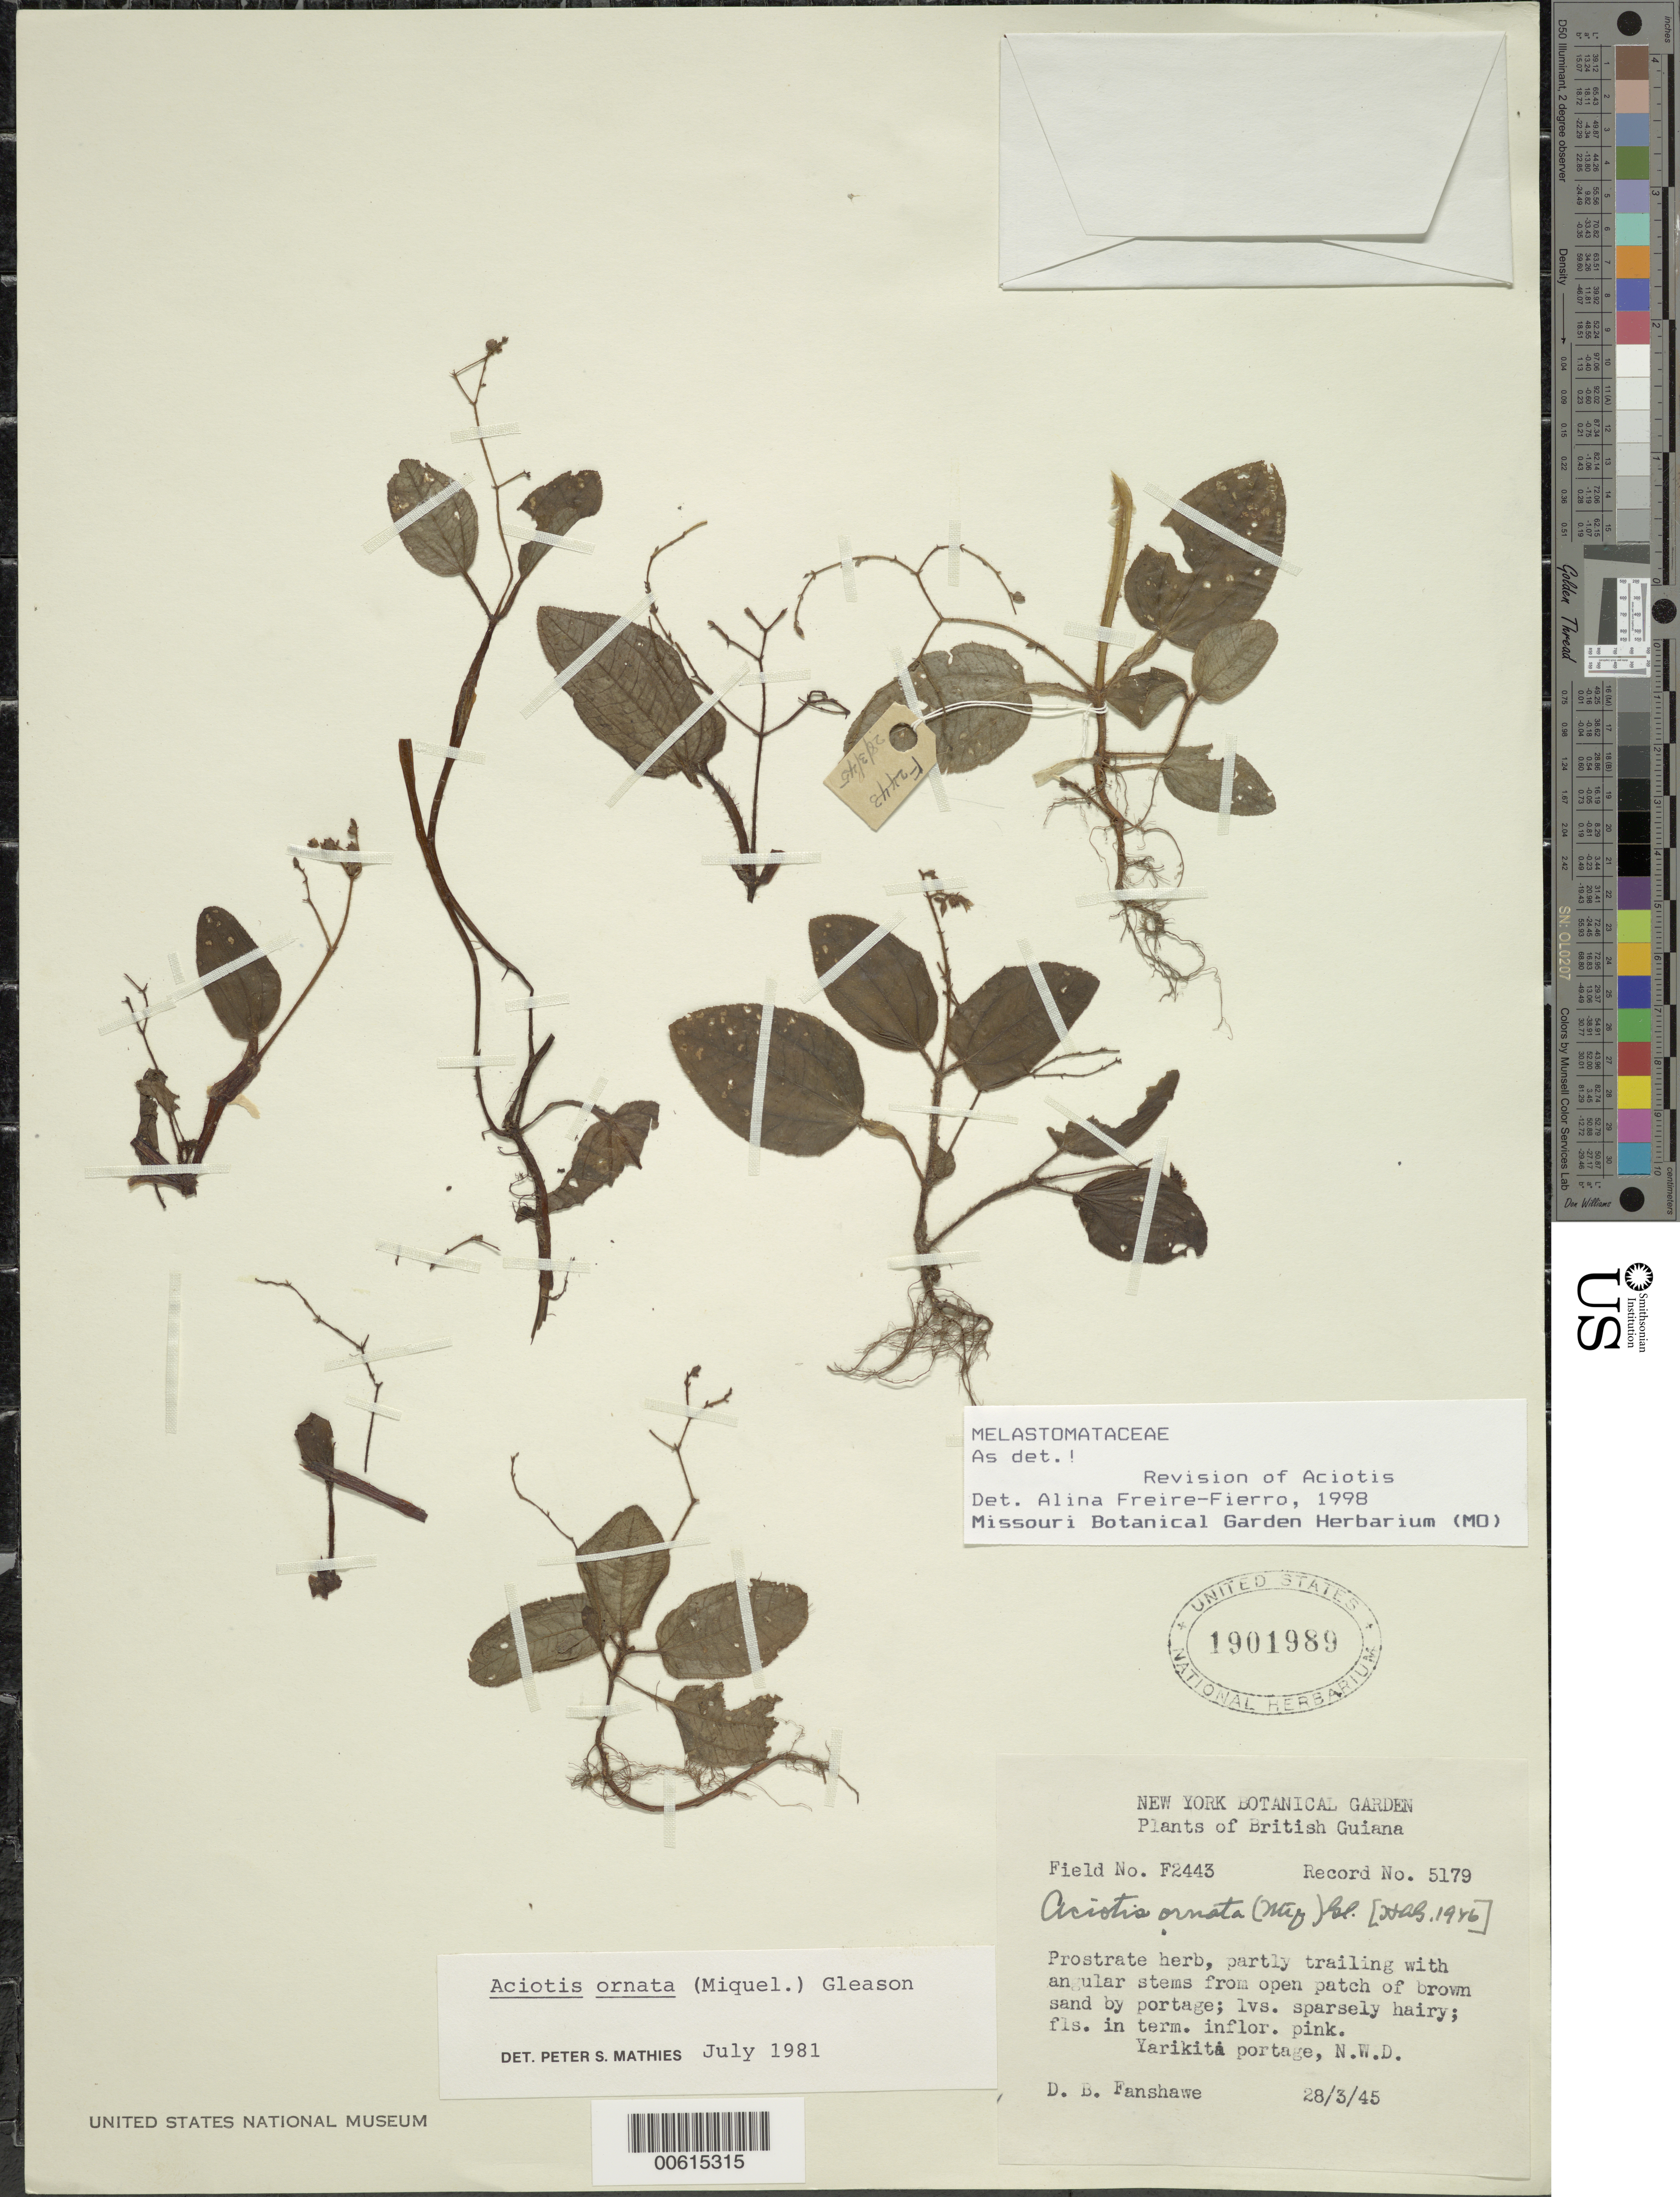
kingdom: Plantae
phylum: Tracheophyta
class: Magnoliopsida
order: Myrtales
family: Melastomataceae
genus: Aciotis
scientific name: Aciotis ornata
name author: (Miq.) Gleason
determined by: Freire-Fierro, A.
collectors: D. B. Fanshawe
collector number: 5179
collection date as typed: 28-Mar-45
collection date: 1945-03-28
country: Guyana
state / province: Barima-Waini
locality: Yarikita Portage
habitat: Open patch of brown sand by portage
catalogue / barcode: US 1901989